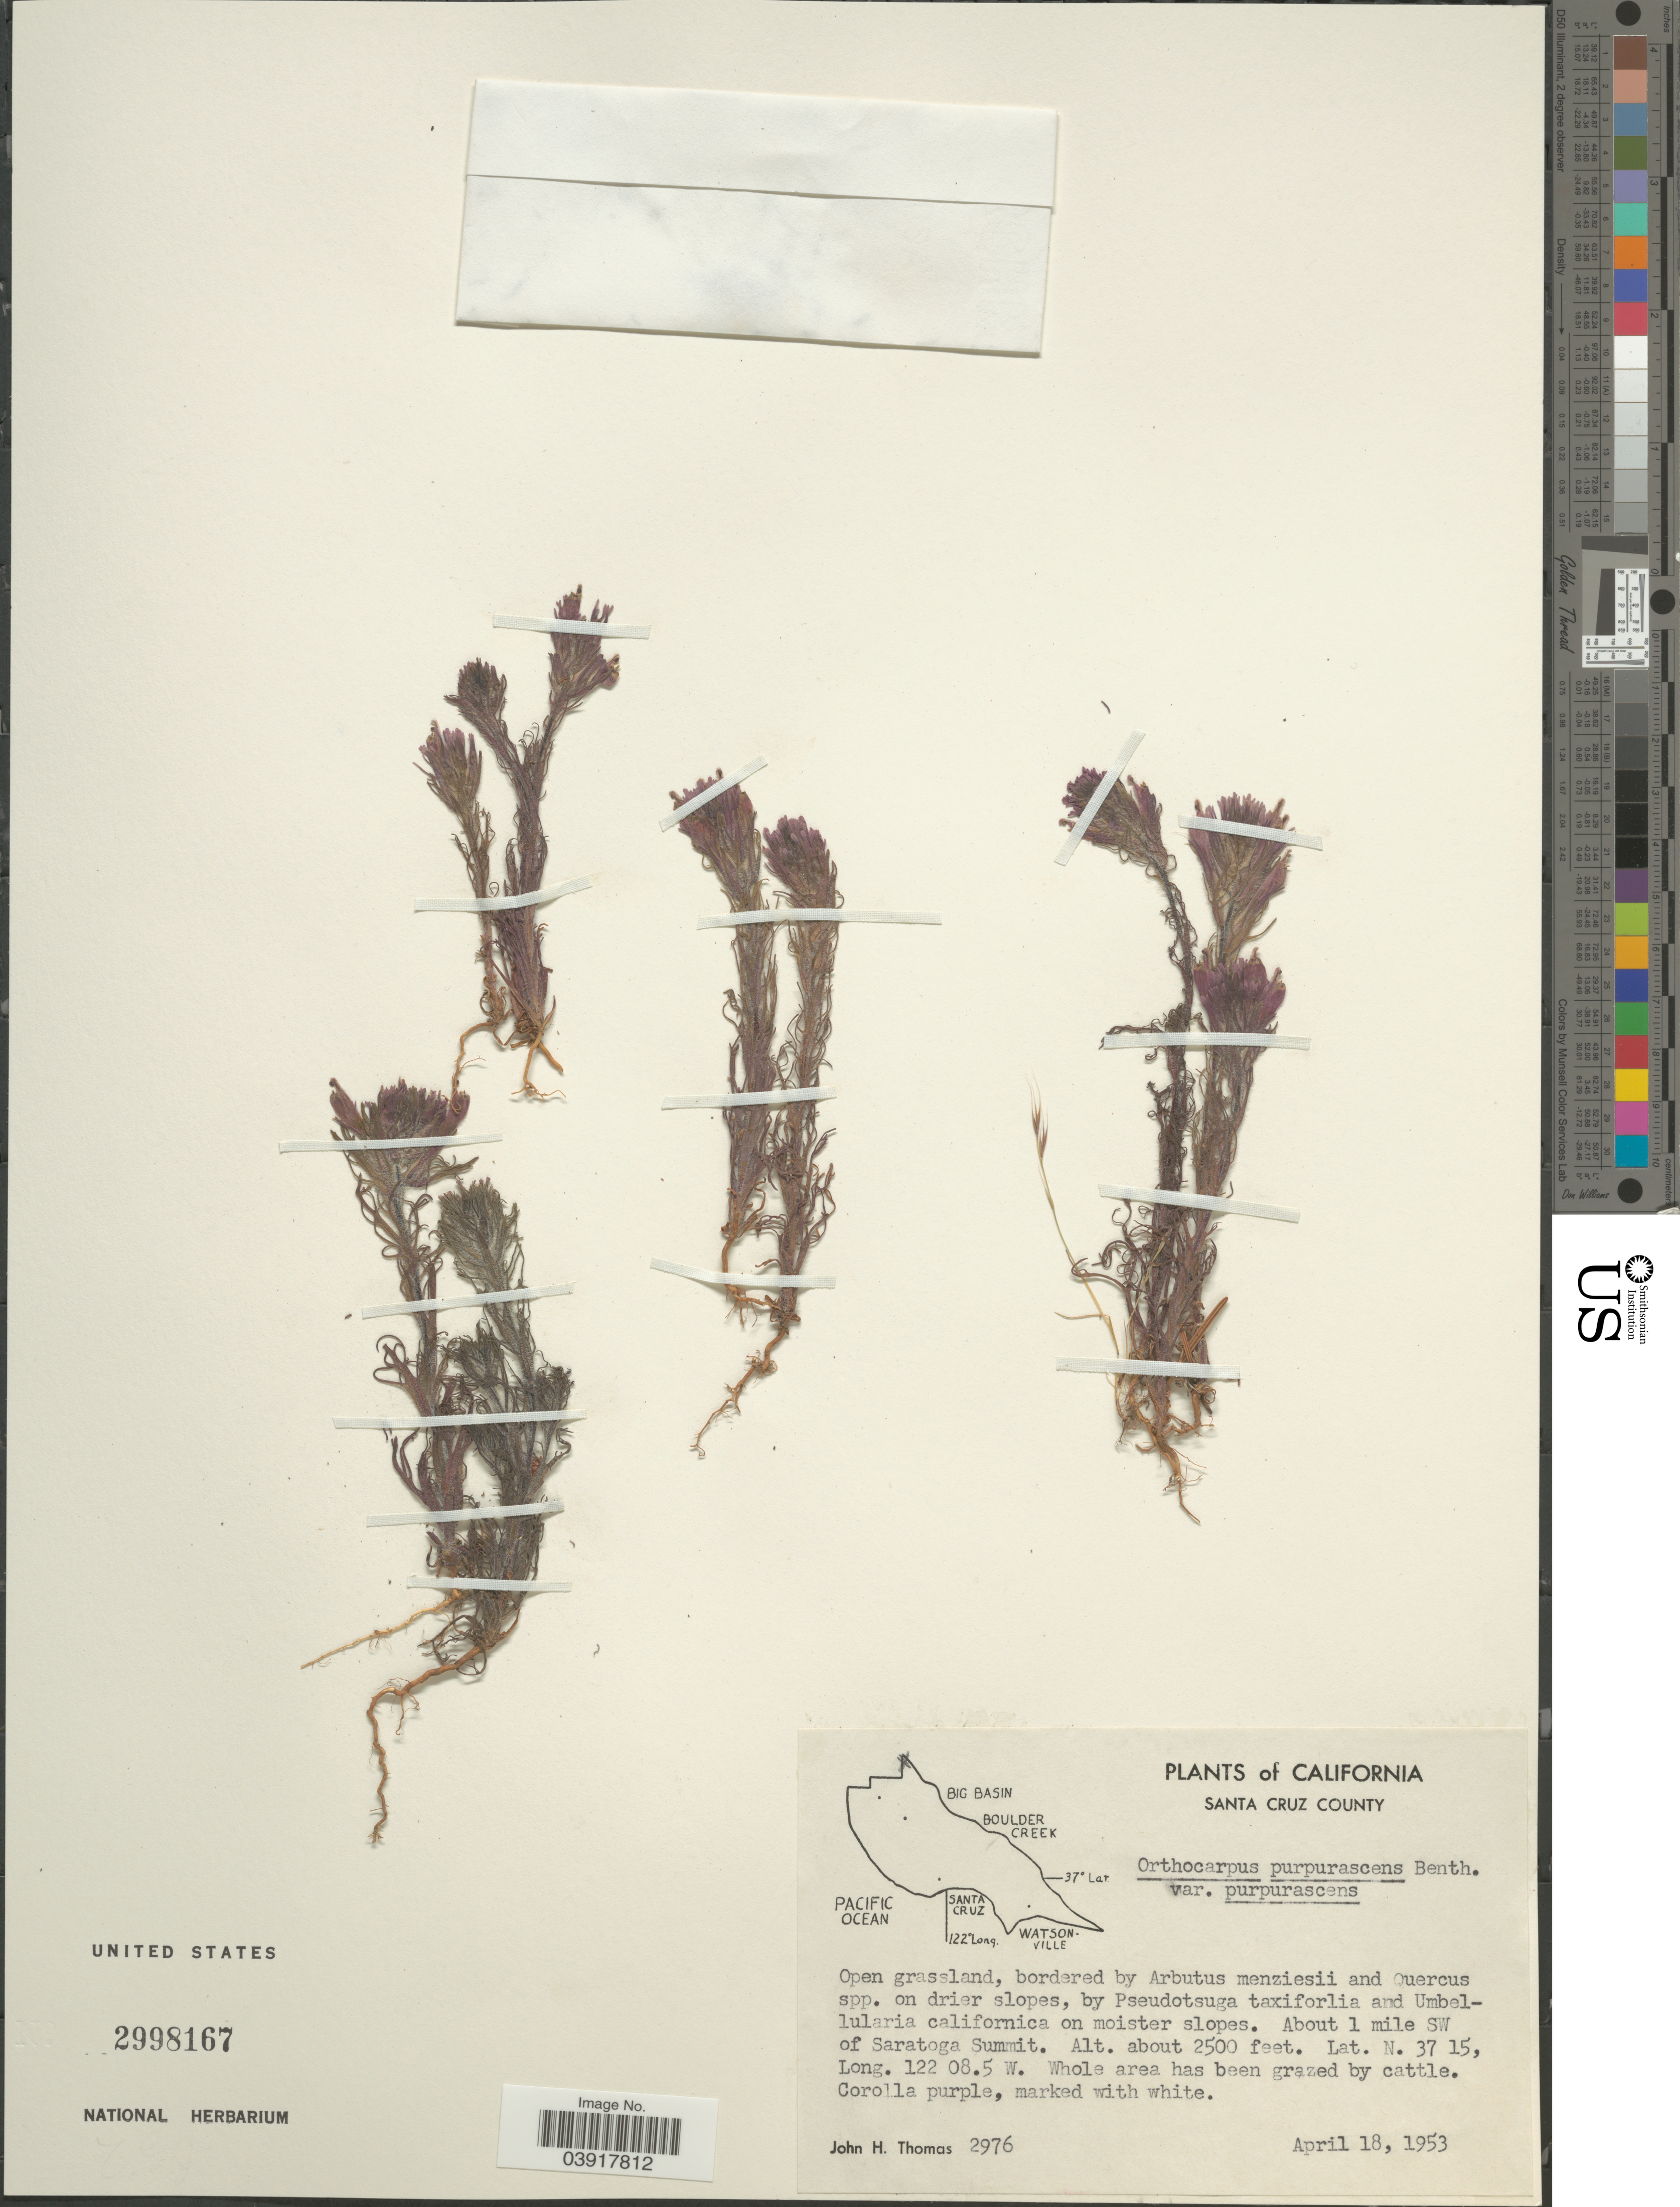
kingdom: Plantae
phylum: Tracheophyta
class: Magnoliopsida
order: Lamiales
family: Orobanchaceae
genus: Orthocarpus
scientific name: Orthocarpus purpurascens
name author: Benth.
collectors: J. H. Thomas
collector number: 2976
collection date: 1953-04-18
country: United States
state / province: California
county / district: Santa Cruz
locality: Santa Cruz County. About 1 mile SW of Saratoga Summit.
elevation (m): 762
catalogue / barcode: US 2998167